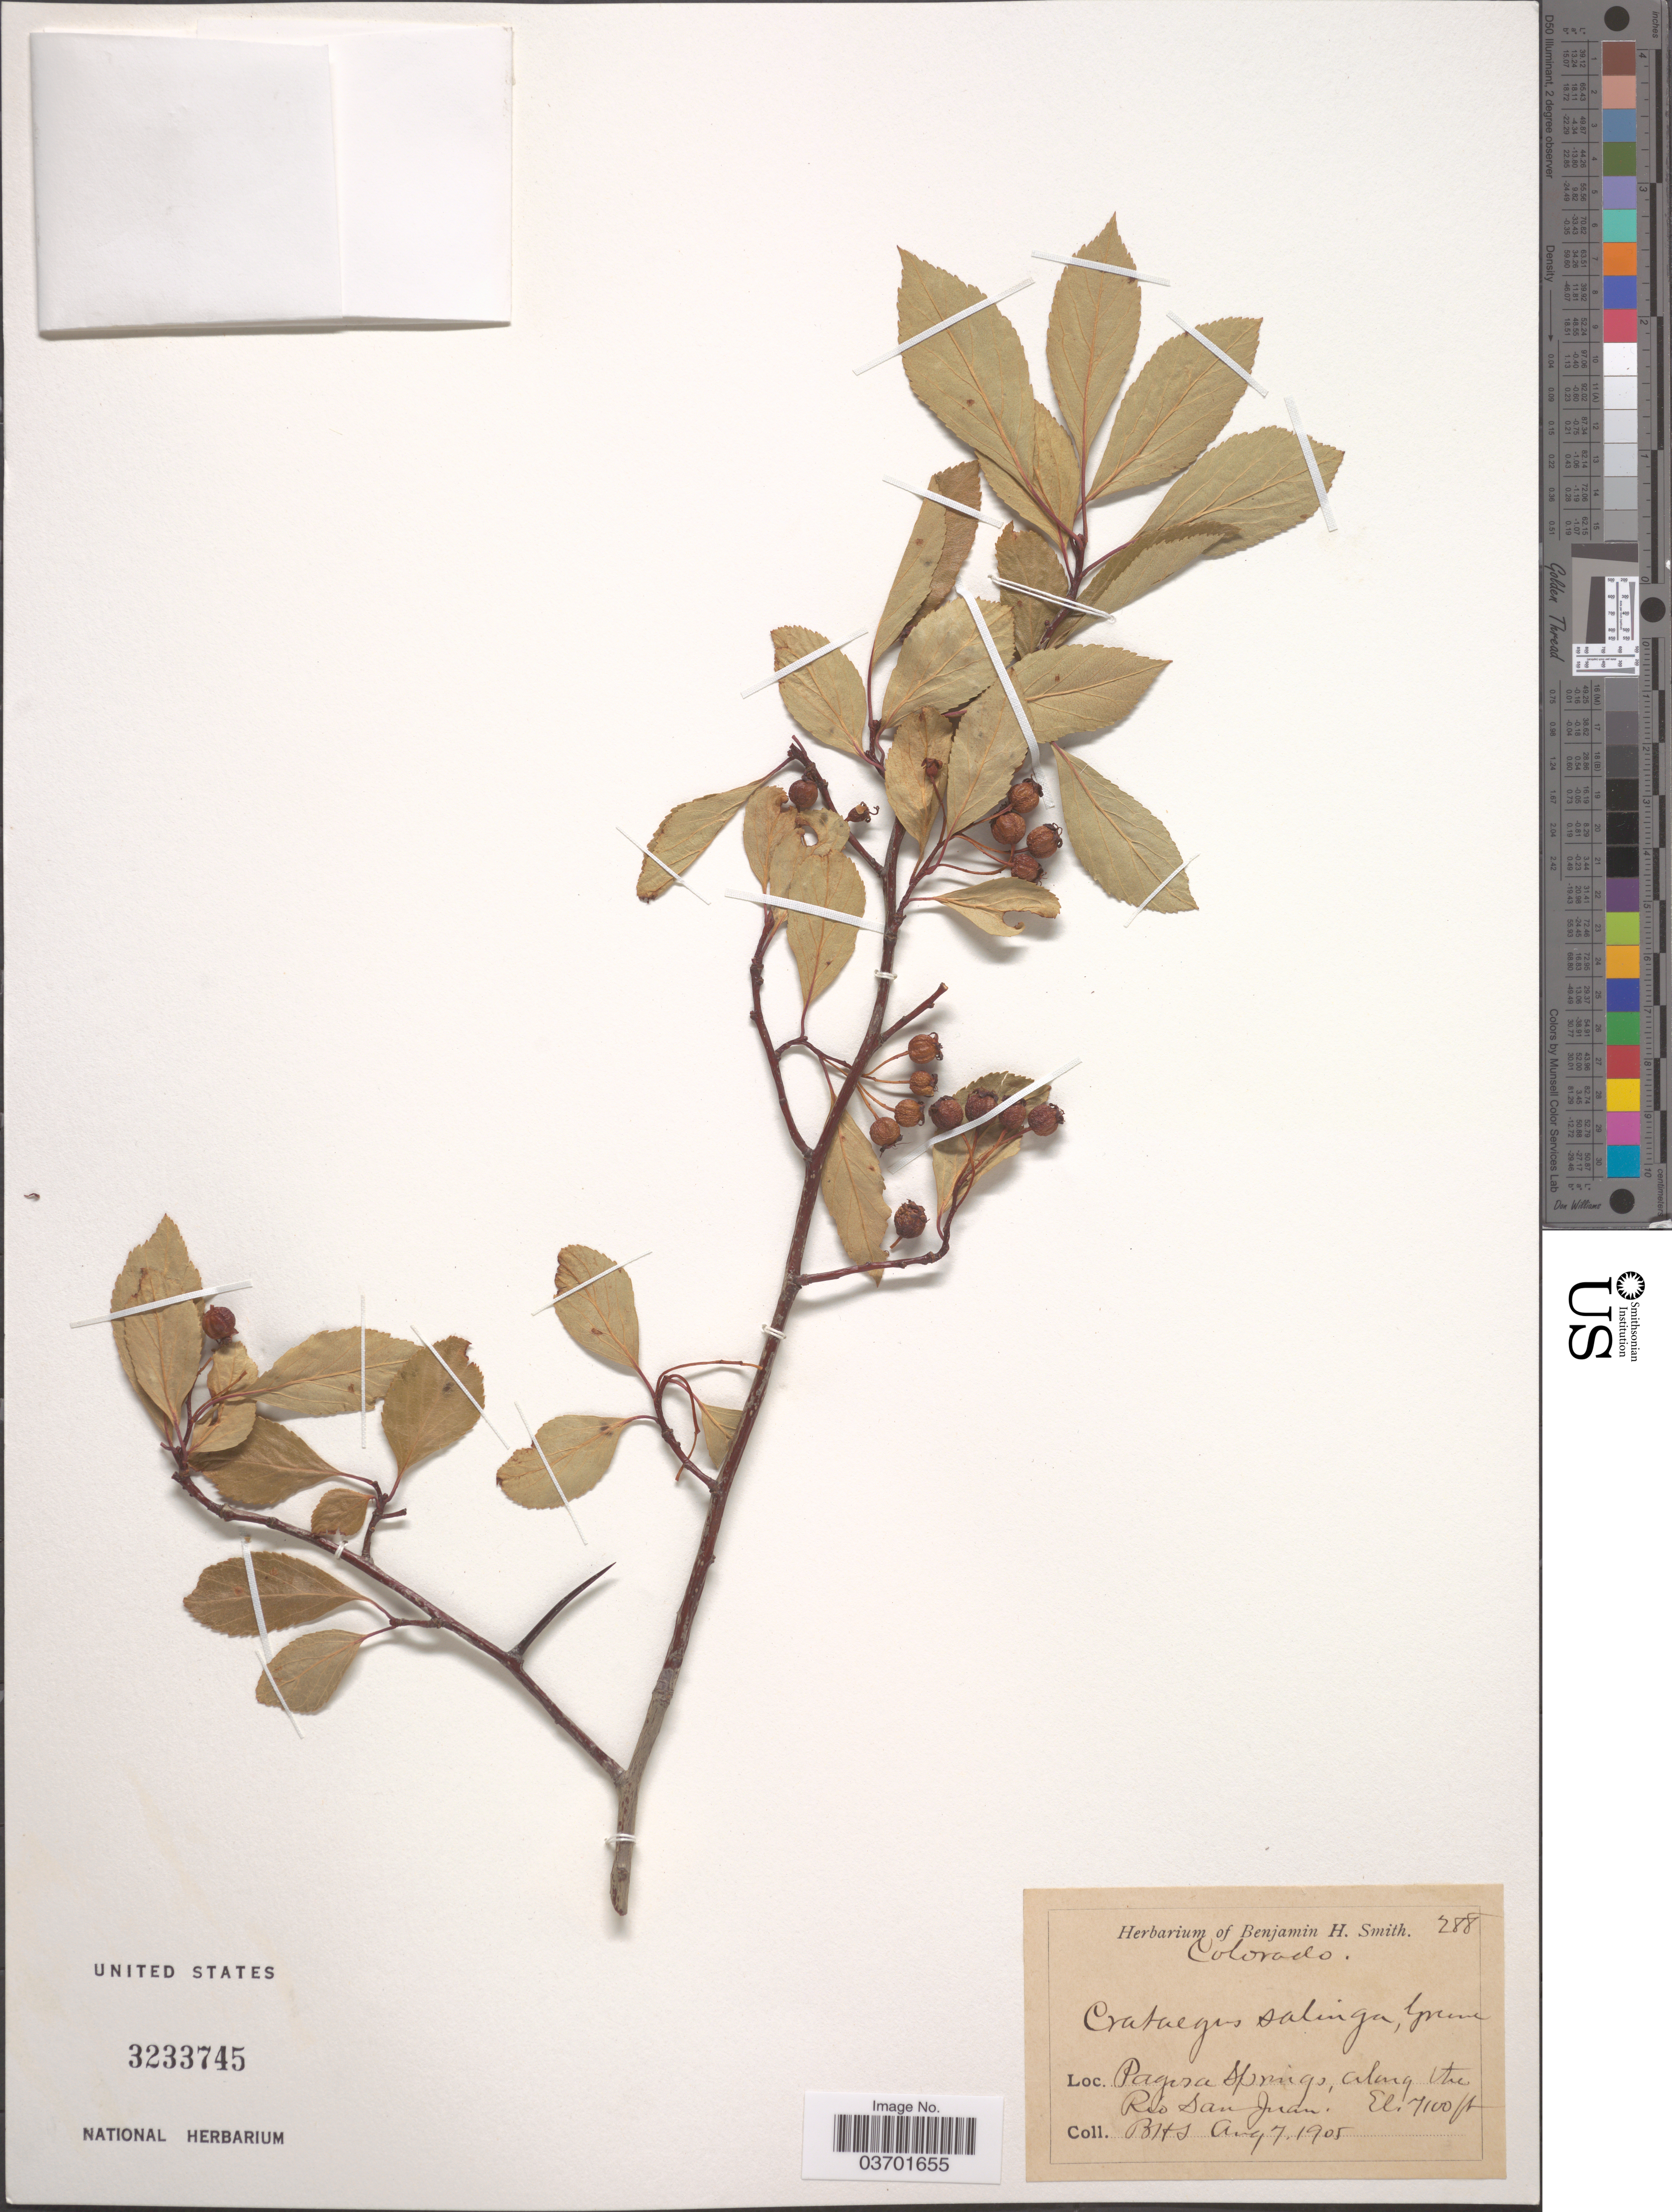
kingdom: Plantae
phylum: Tracheophyta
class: Magnoliopsida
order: Rosales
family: Rosaceae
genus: Crataegus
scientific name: Crataegus saligna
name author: Greene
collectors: B. H. Smith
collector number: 288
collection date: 1905-08-07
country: United States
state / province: Colorado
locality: Pagosa Springs, along the Rio San Juan.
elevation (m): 2164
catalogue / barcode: US 3233745